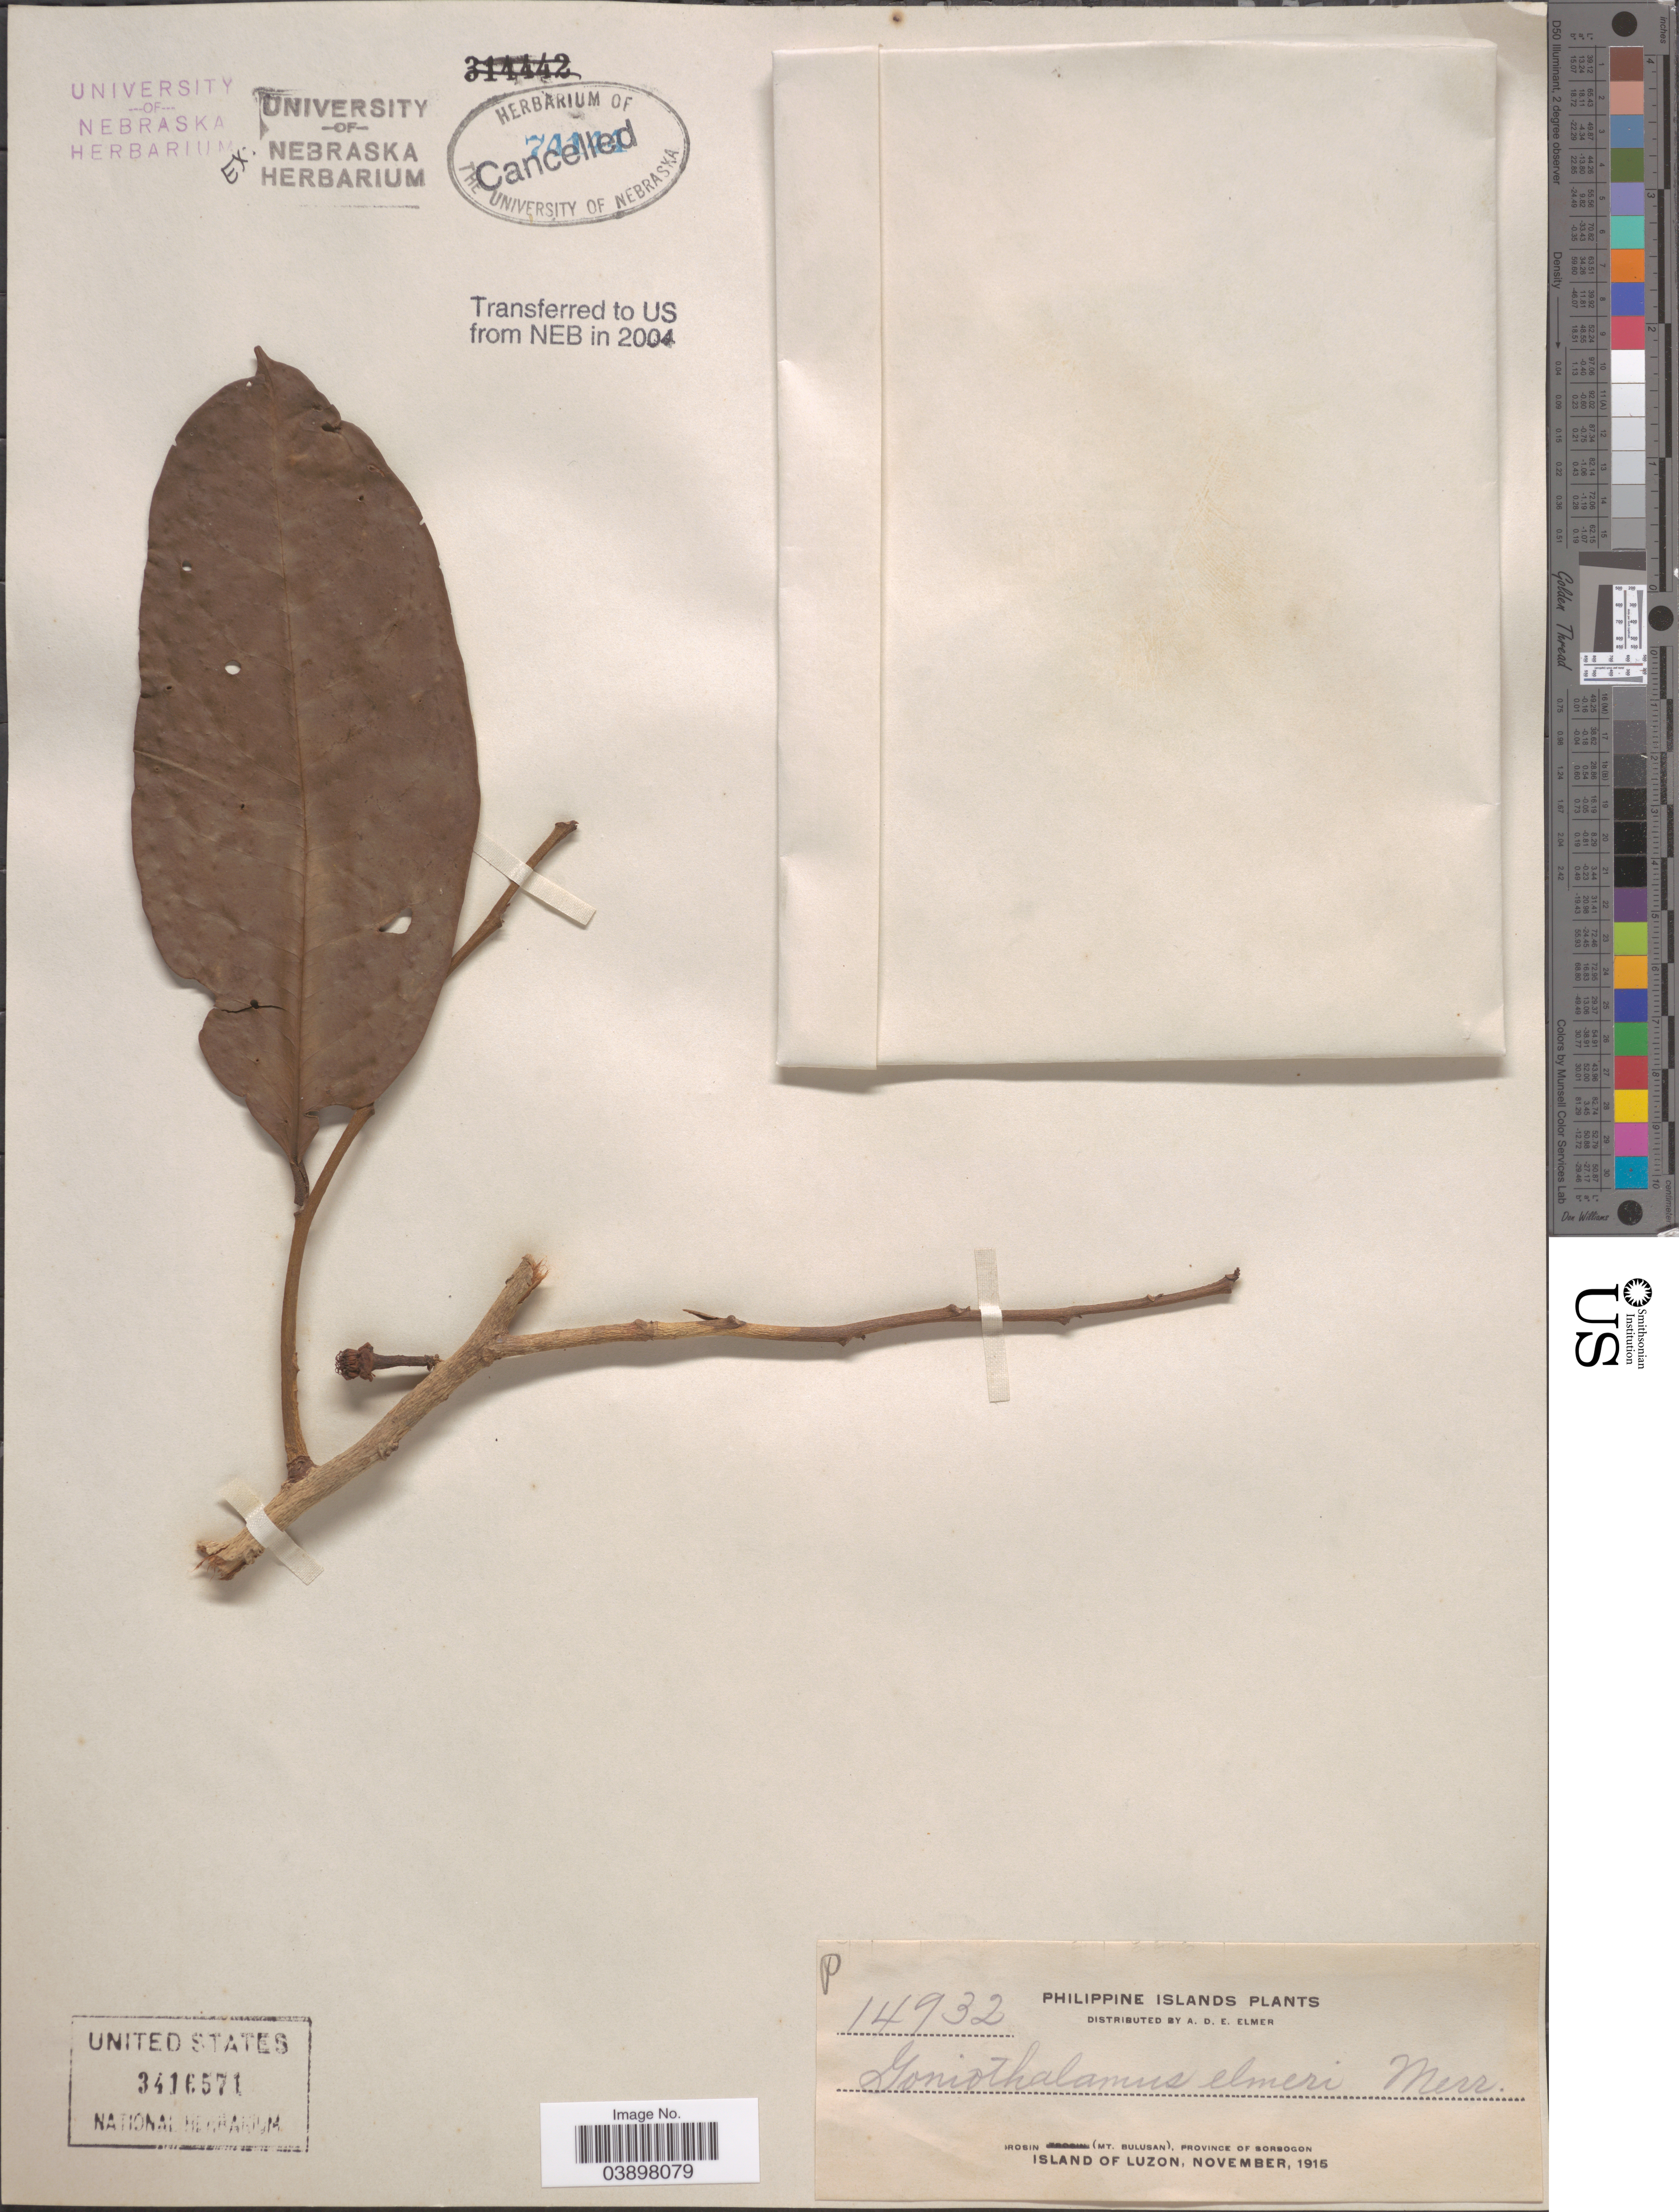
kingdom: Plantae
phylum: Tracheophyta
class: Magnoliopsida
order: Magnoliales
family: Annonaceae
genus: Goniothalamus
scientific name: Goniothalamus elmeri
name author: Merr.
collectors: A. D. E. Elmer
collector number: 14932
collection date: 1915-11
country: Philippines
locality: Irosin (Mt. Bulusan), Province of Sorsogon. Island of Luzon.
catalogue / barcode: US 3416571